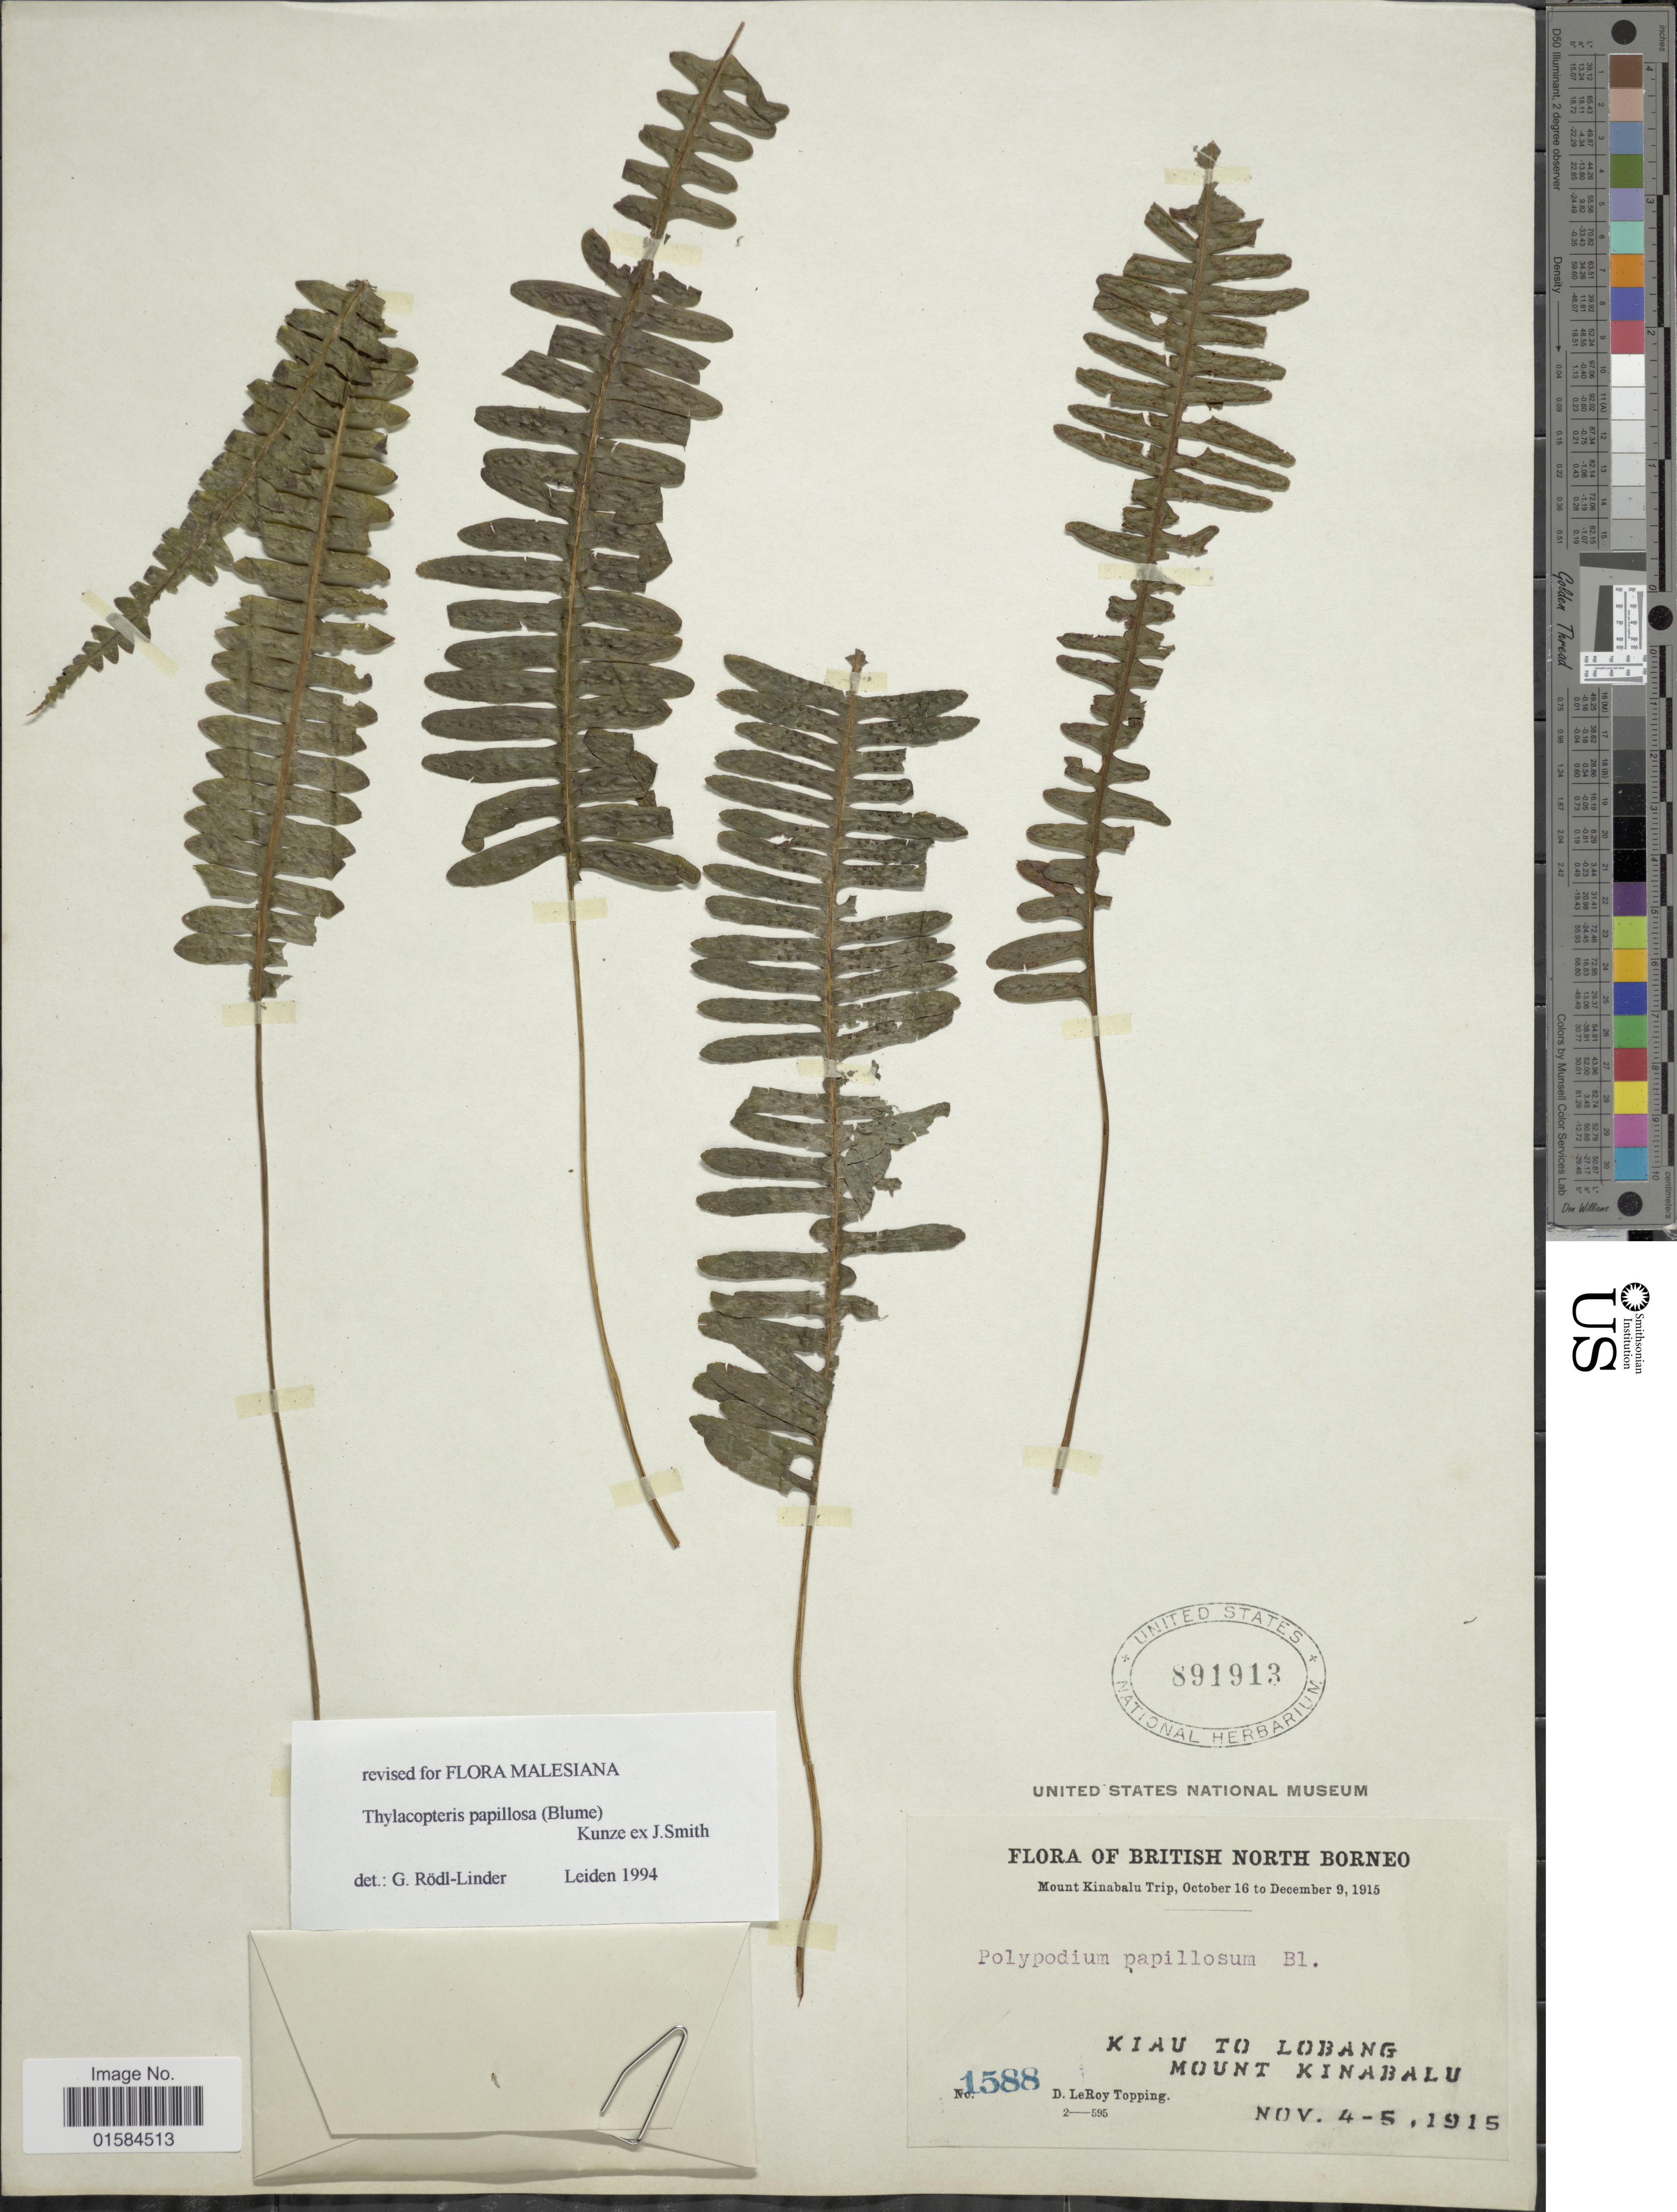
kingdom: Plantae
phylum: Tracheophyta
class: Polypodiopsida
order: Polypodiales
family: Polypodiaceae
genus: Thylacopteris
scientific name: Thylacopteris papillosa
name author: (Blume) Kunze ex J. Sm.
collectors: D. L. Topping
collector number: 1588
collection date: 1915-11-04/1915-11-05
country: Malaysia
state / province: Sabah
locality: British North Borneo, Kiau to Lobang, Mount Kinabalu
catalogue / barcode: US 891913